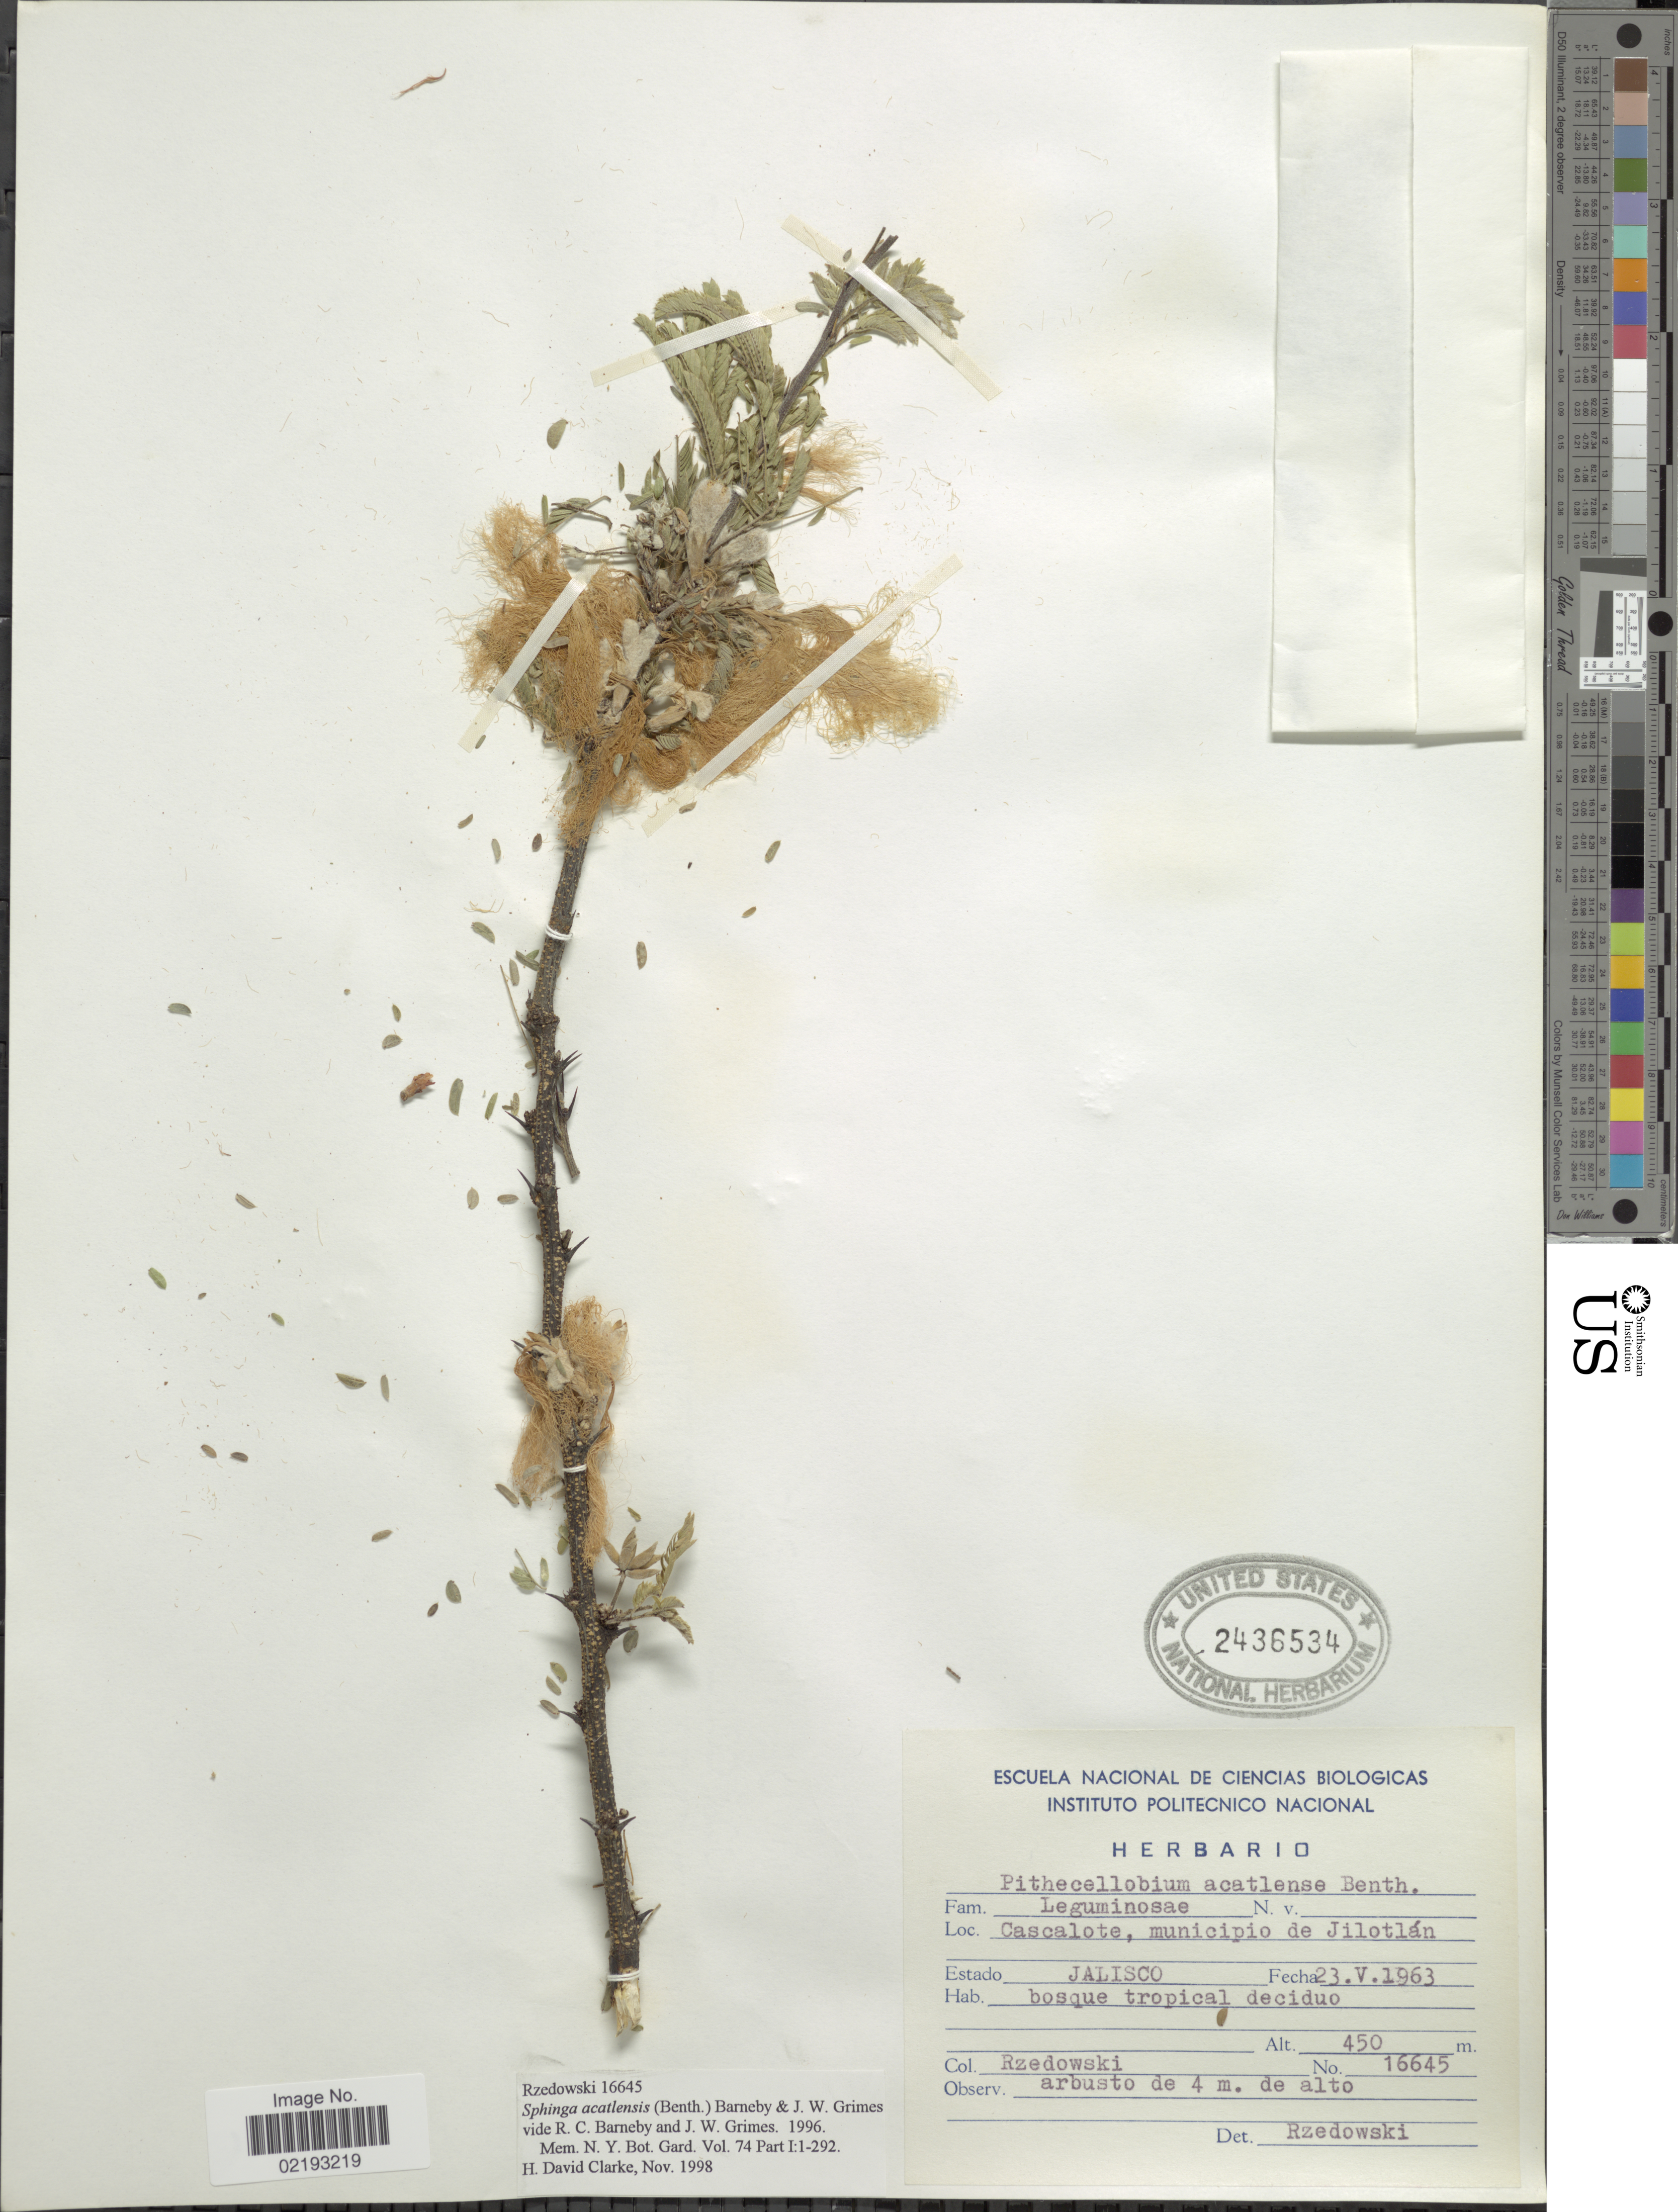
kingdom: Plantae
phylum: Tracheophyta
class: Magnoliopsida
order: Fabales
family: Fabaceae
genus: Sphinga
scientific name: Sphinga acatlensis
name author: (Benth.) Barneby & J.W. Grimes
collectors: Rzedowski, --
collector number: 16645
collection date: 1963-05-23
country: Mexico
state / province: Jalisco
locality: Cascalote, municipio de Jilotlán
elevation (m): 450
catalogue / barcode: US 2436534